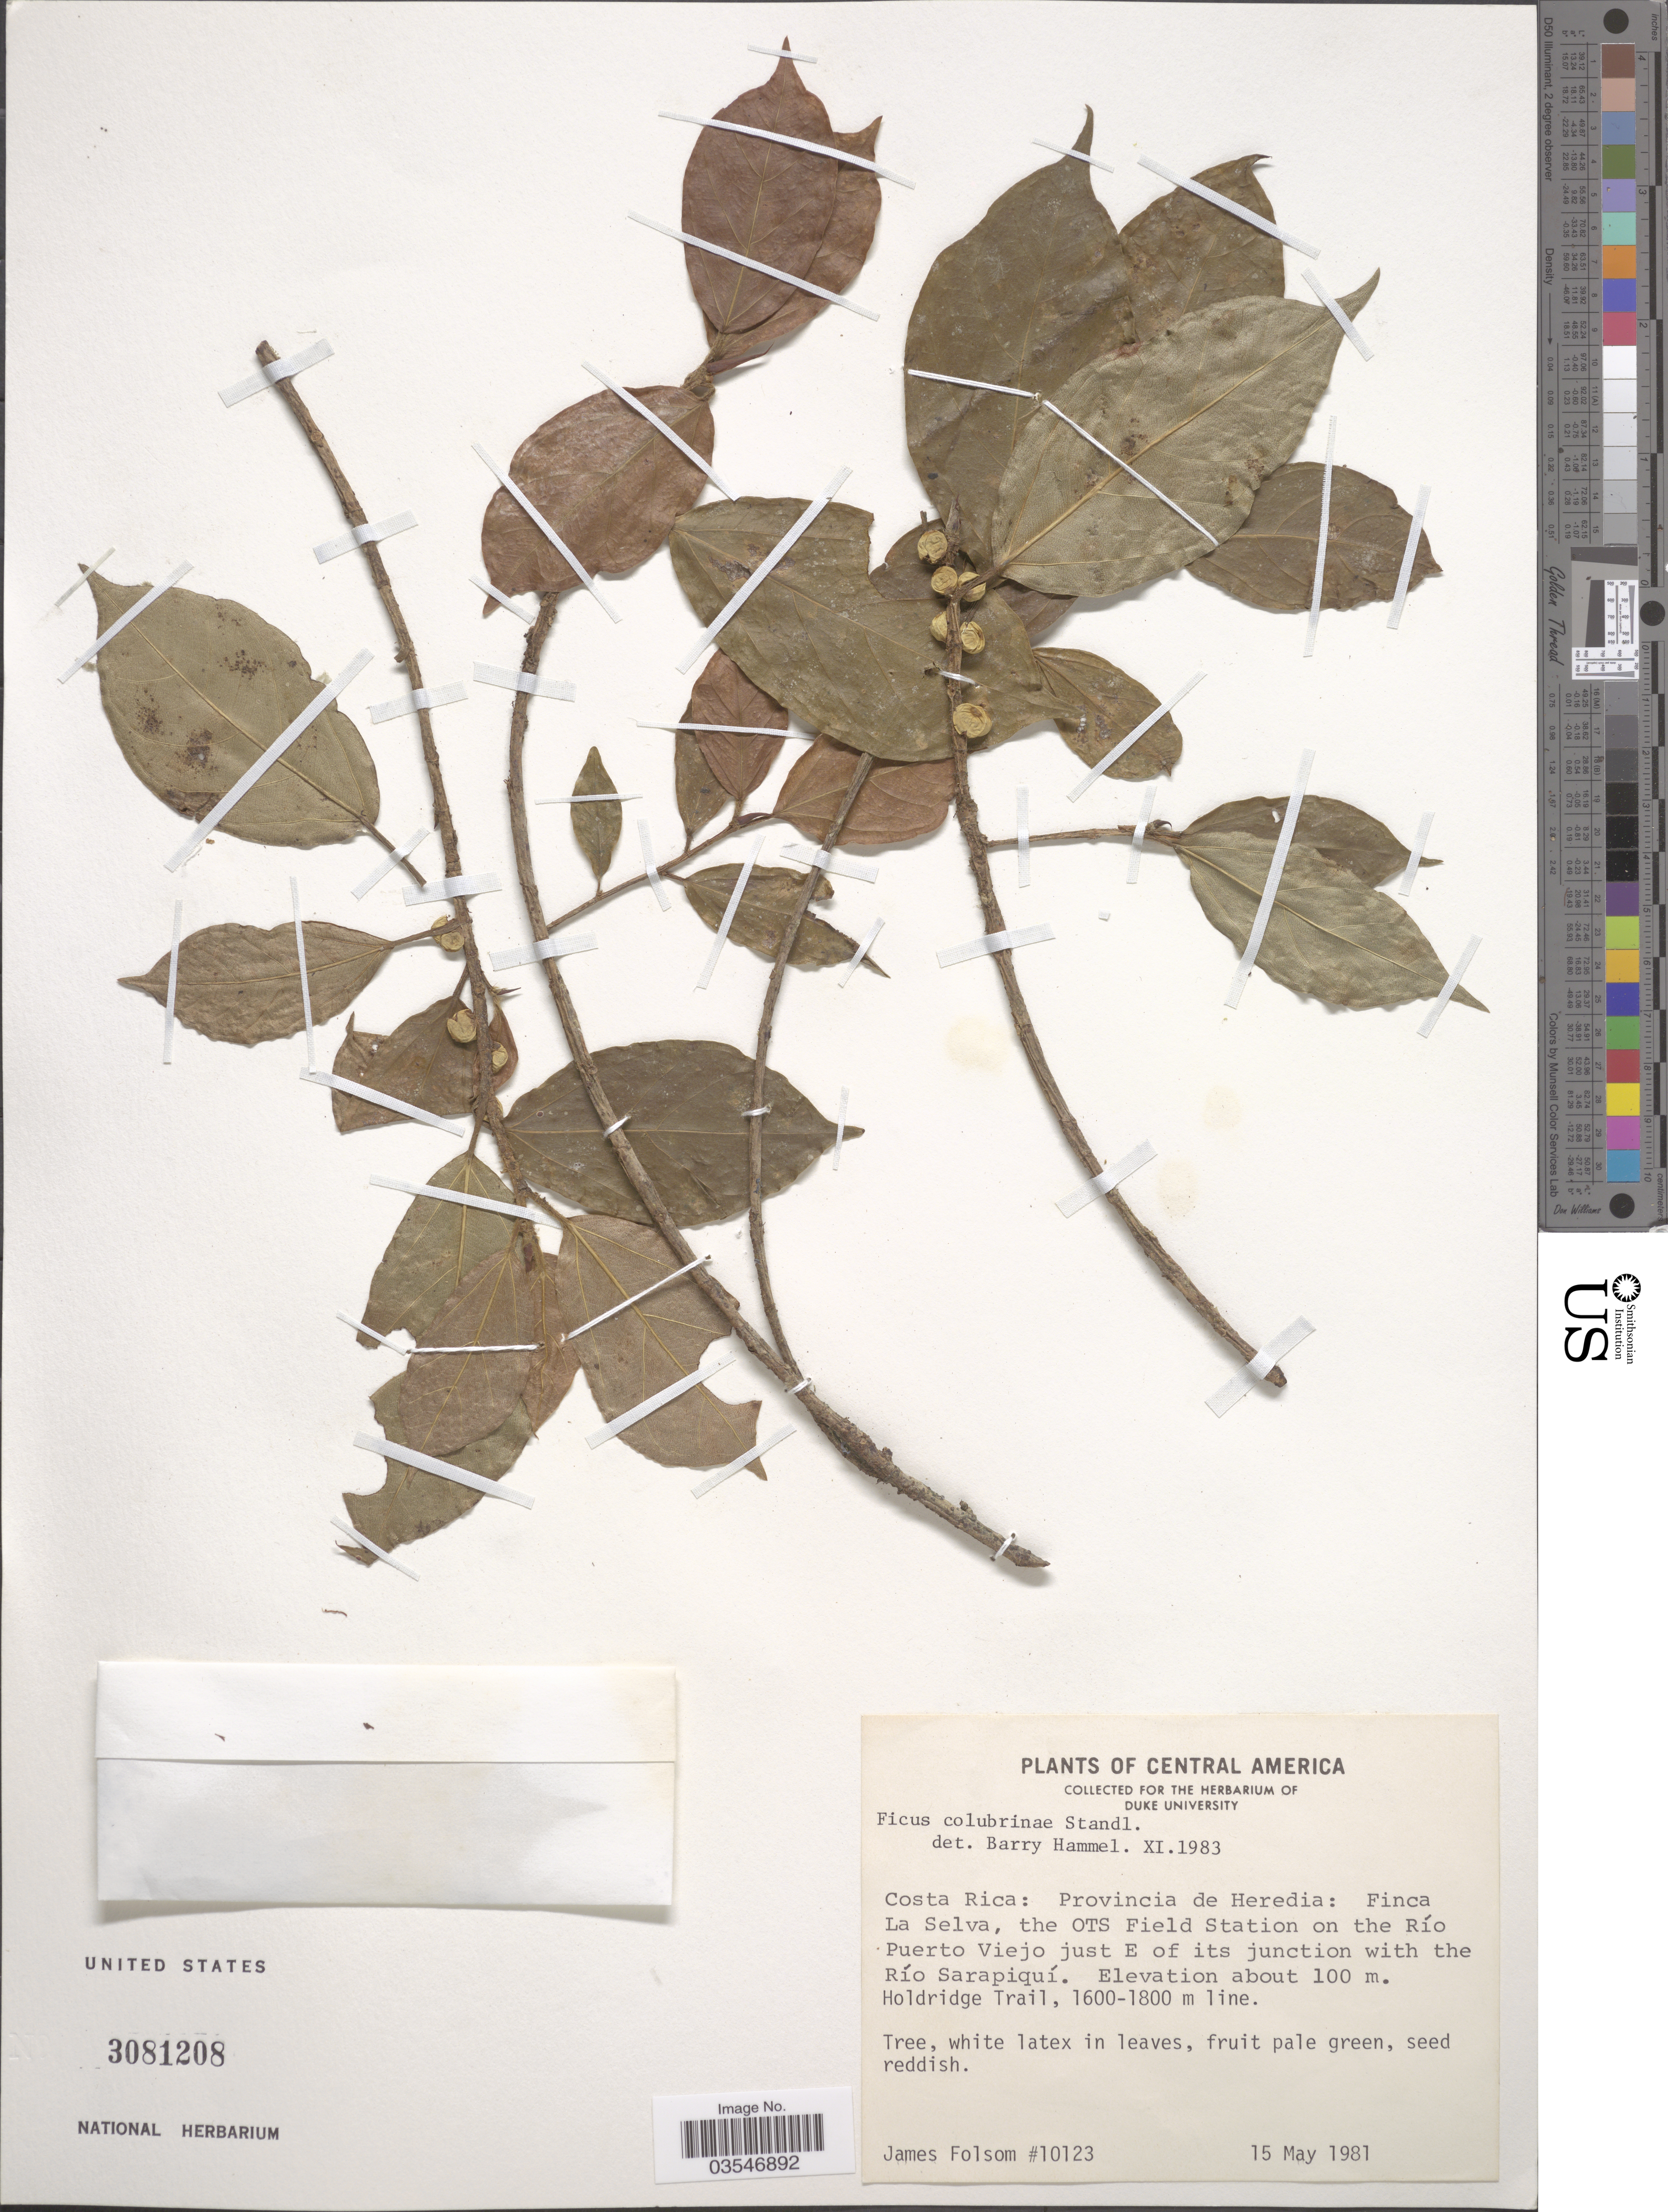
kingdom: Plantae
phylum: Tracheophyta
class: Magnoliopsida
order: Rosales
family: Moraceae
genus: Ficus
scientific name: Ficus colubrinae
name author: Standl.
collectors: J. Folsom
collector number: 10123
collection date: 1981-05-15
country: Costa Rica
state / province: Heredia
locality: Finca La Selva, the OTS Field Station on the Río Puerto Viejo just E of its junction with the Río Sarapiquí. Holdridge Trail, 1600-1800 m line.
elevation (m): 100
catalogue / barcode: US 3081208